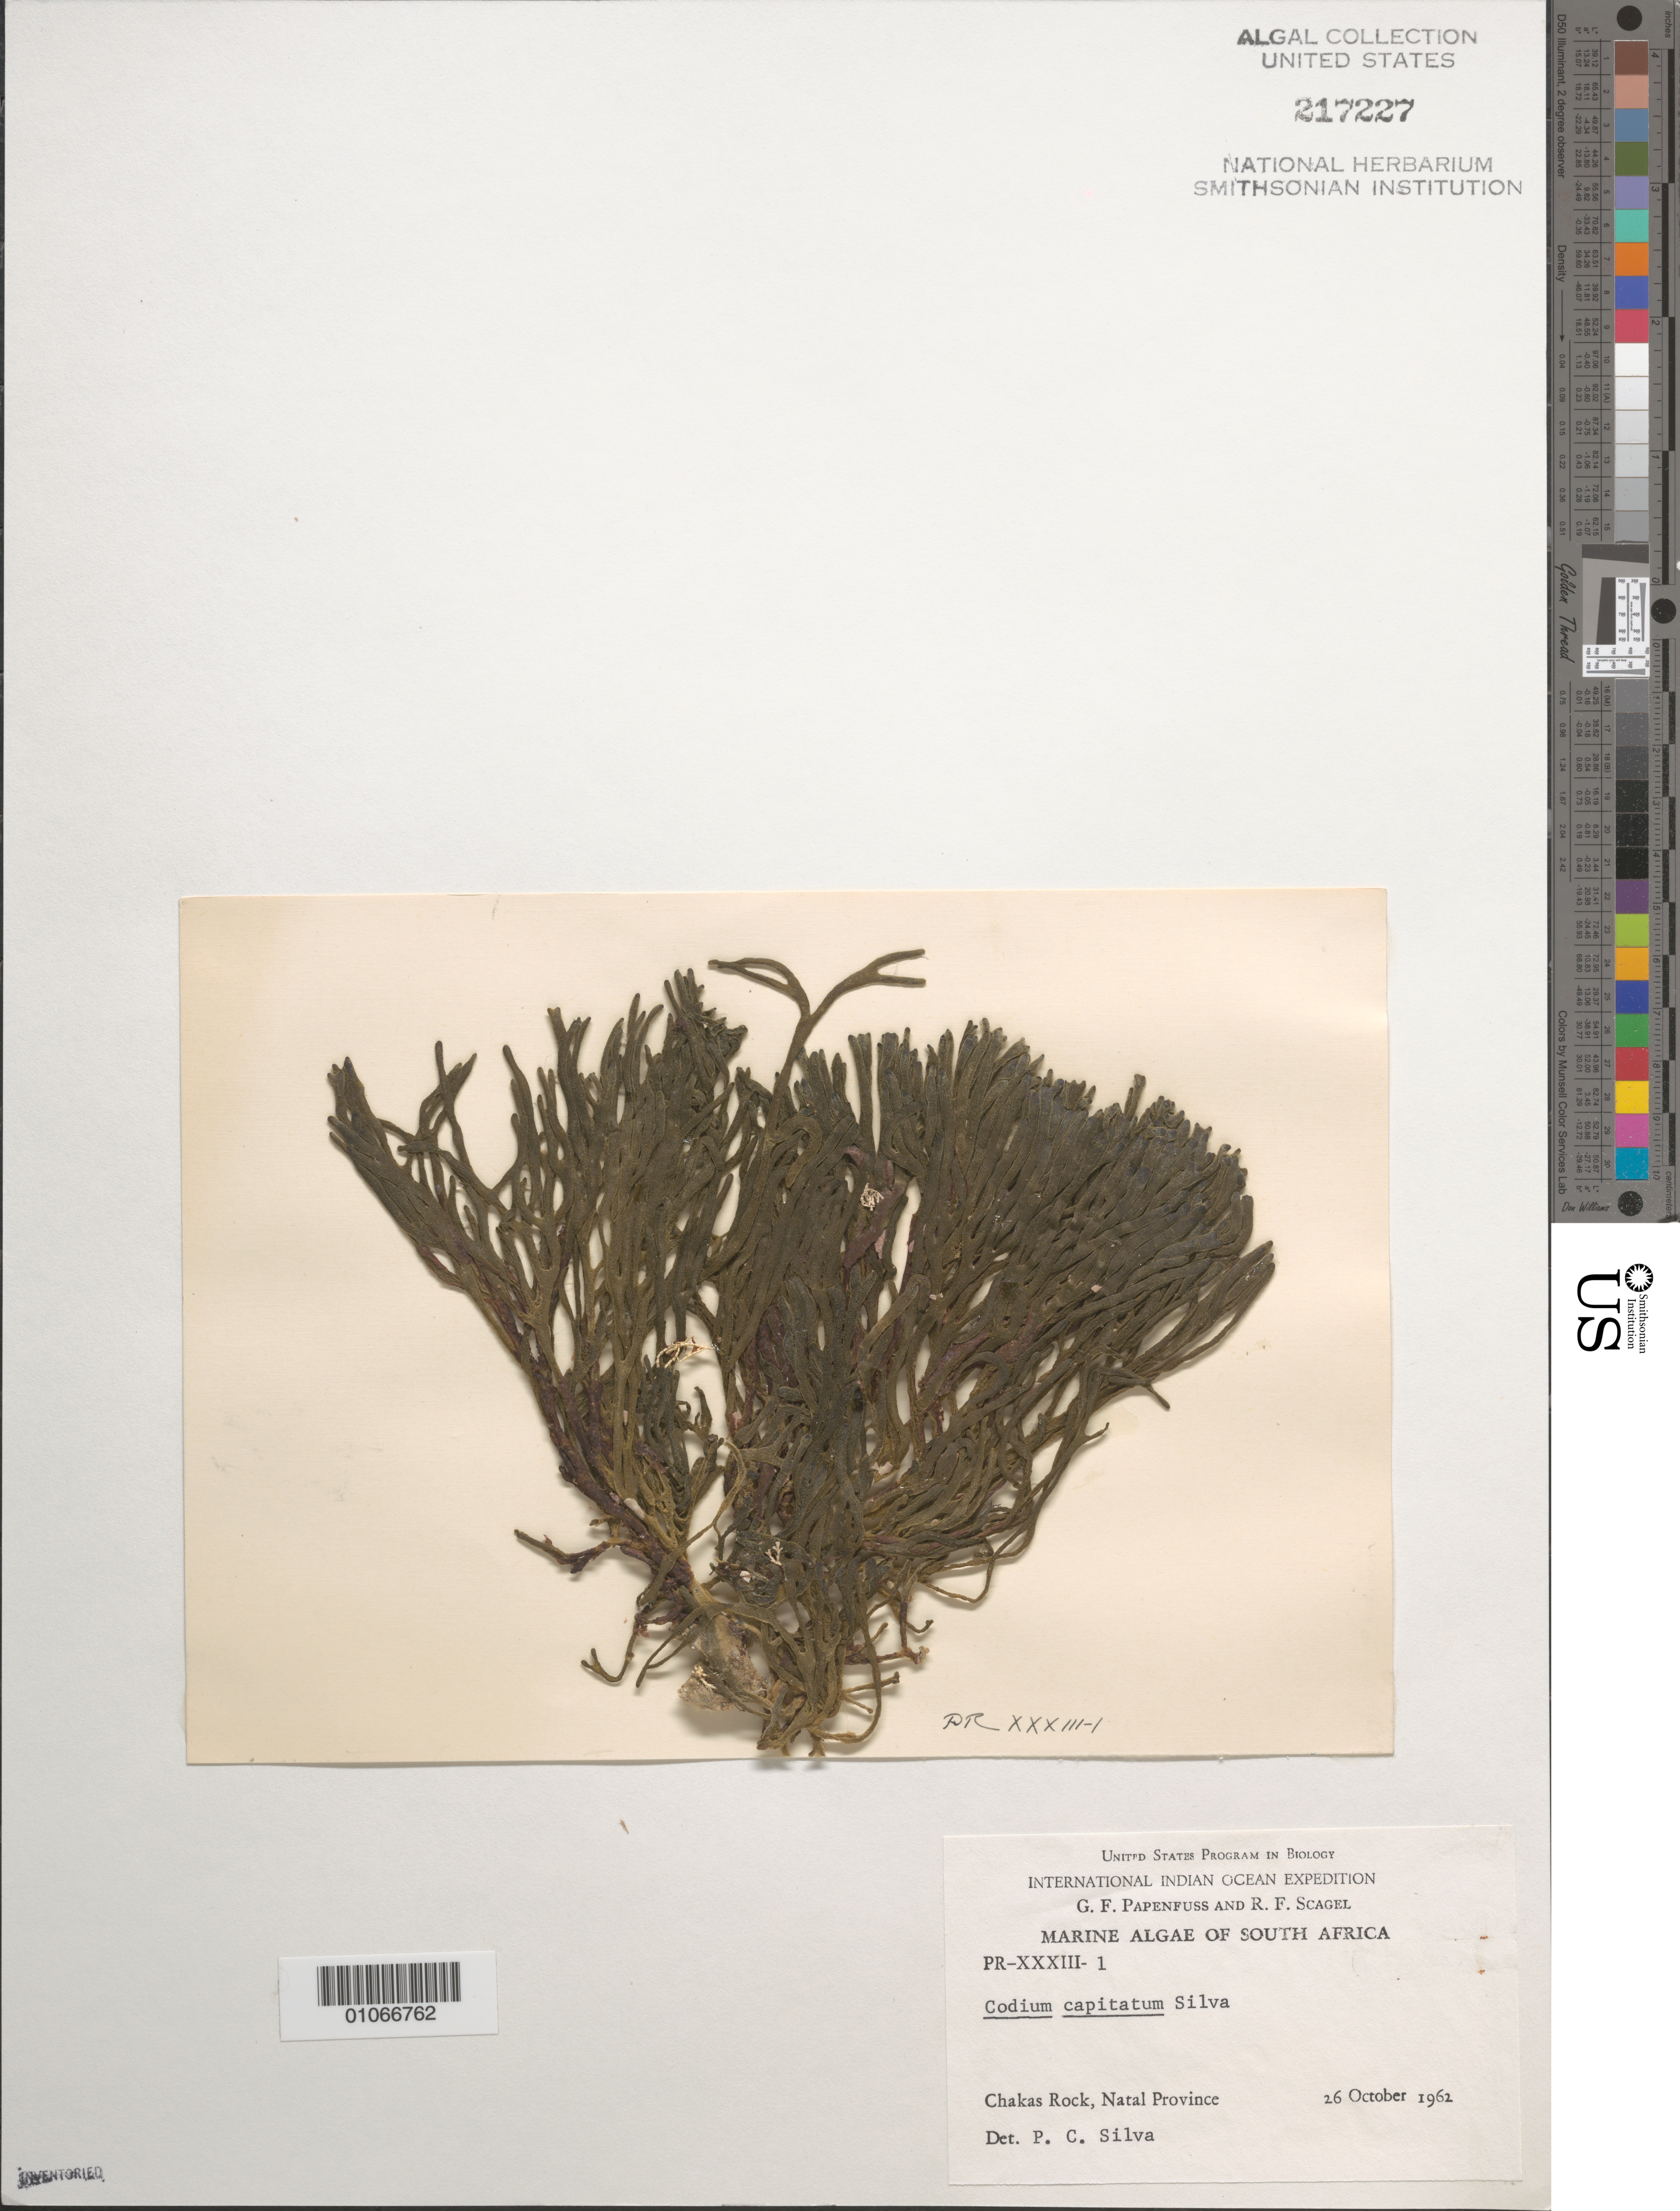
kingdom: Plantae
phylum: Chlorophyta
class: Ulvophyceae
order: Bryopsidales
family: Codiaceae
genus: Codium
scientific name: Codium capitatum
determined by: Silva, P. C.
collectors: G. Papenfuss & R. F. Scagel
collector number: PR-XXXIII-1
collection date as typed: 26 Oct 1962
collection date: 1962-10-26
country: South Africa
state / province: KwaZulu-Natal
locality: Chakas Rock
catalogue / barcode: US 217227